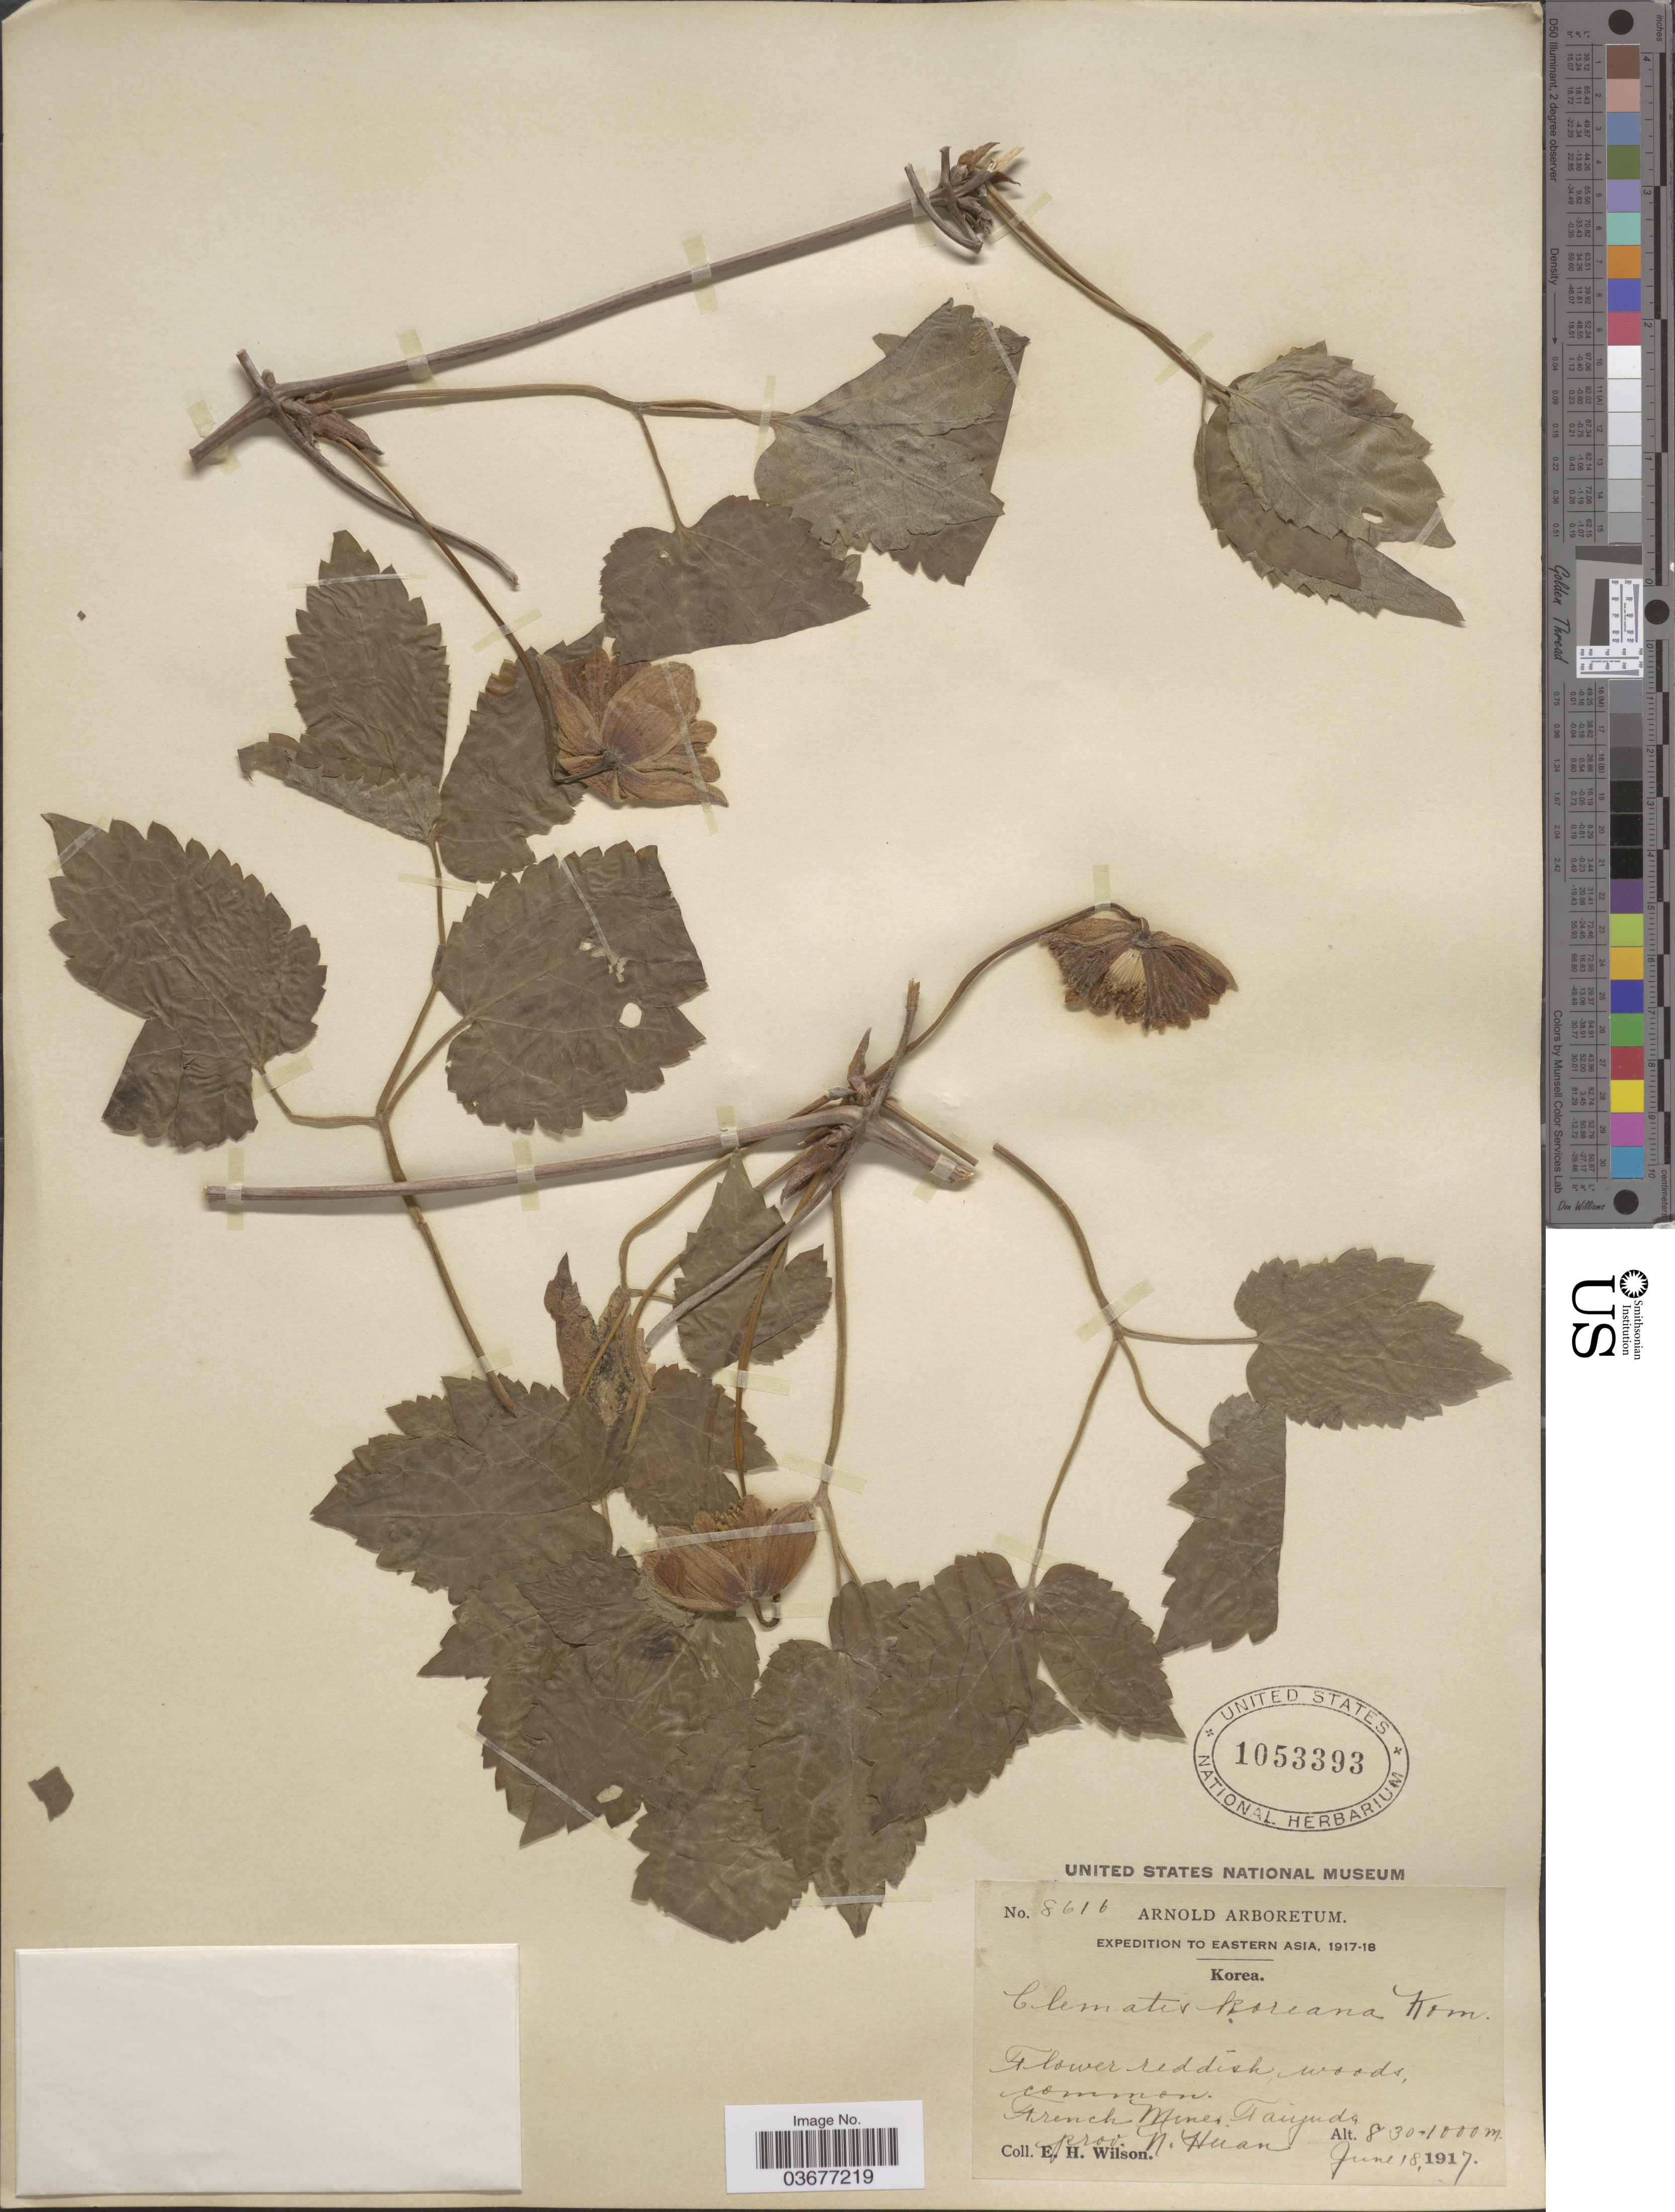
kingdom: Plantae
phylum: Tracheophyta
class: Magnoliopsida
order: Ranunculales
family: Ranunculaceae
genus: Clematis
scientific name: Clematis koreana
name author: Kom.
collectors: E. Wilson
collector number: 8616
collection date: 1917-06-18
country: North Korea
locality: Eastern Asia. Korea. French Mines. Taiyuda. prov. N. Heian.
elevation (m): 830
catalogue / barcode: US 1053393